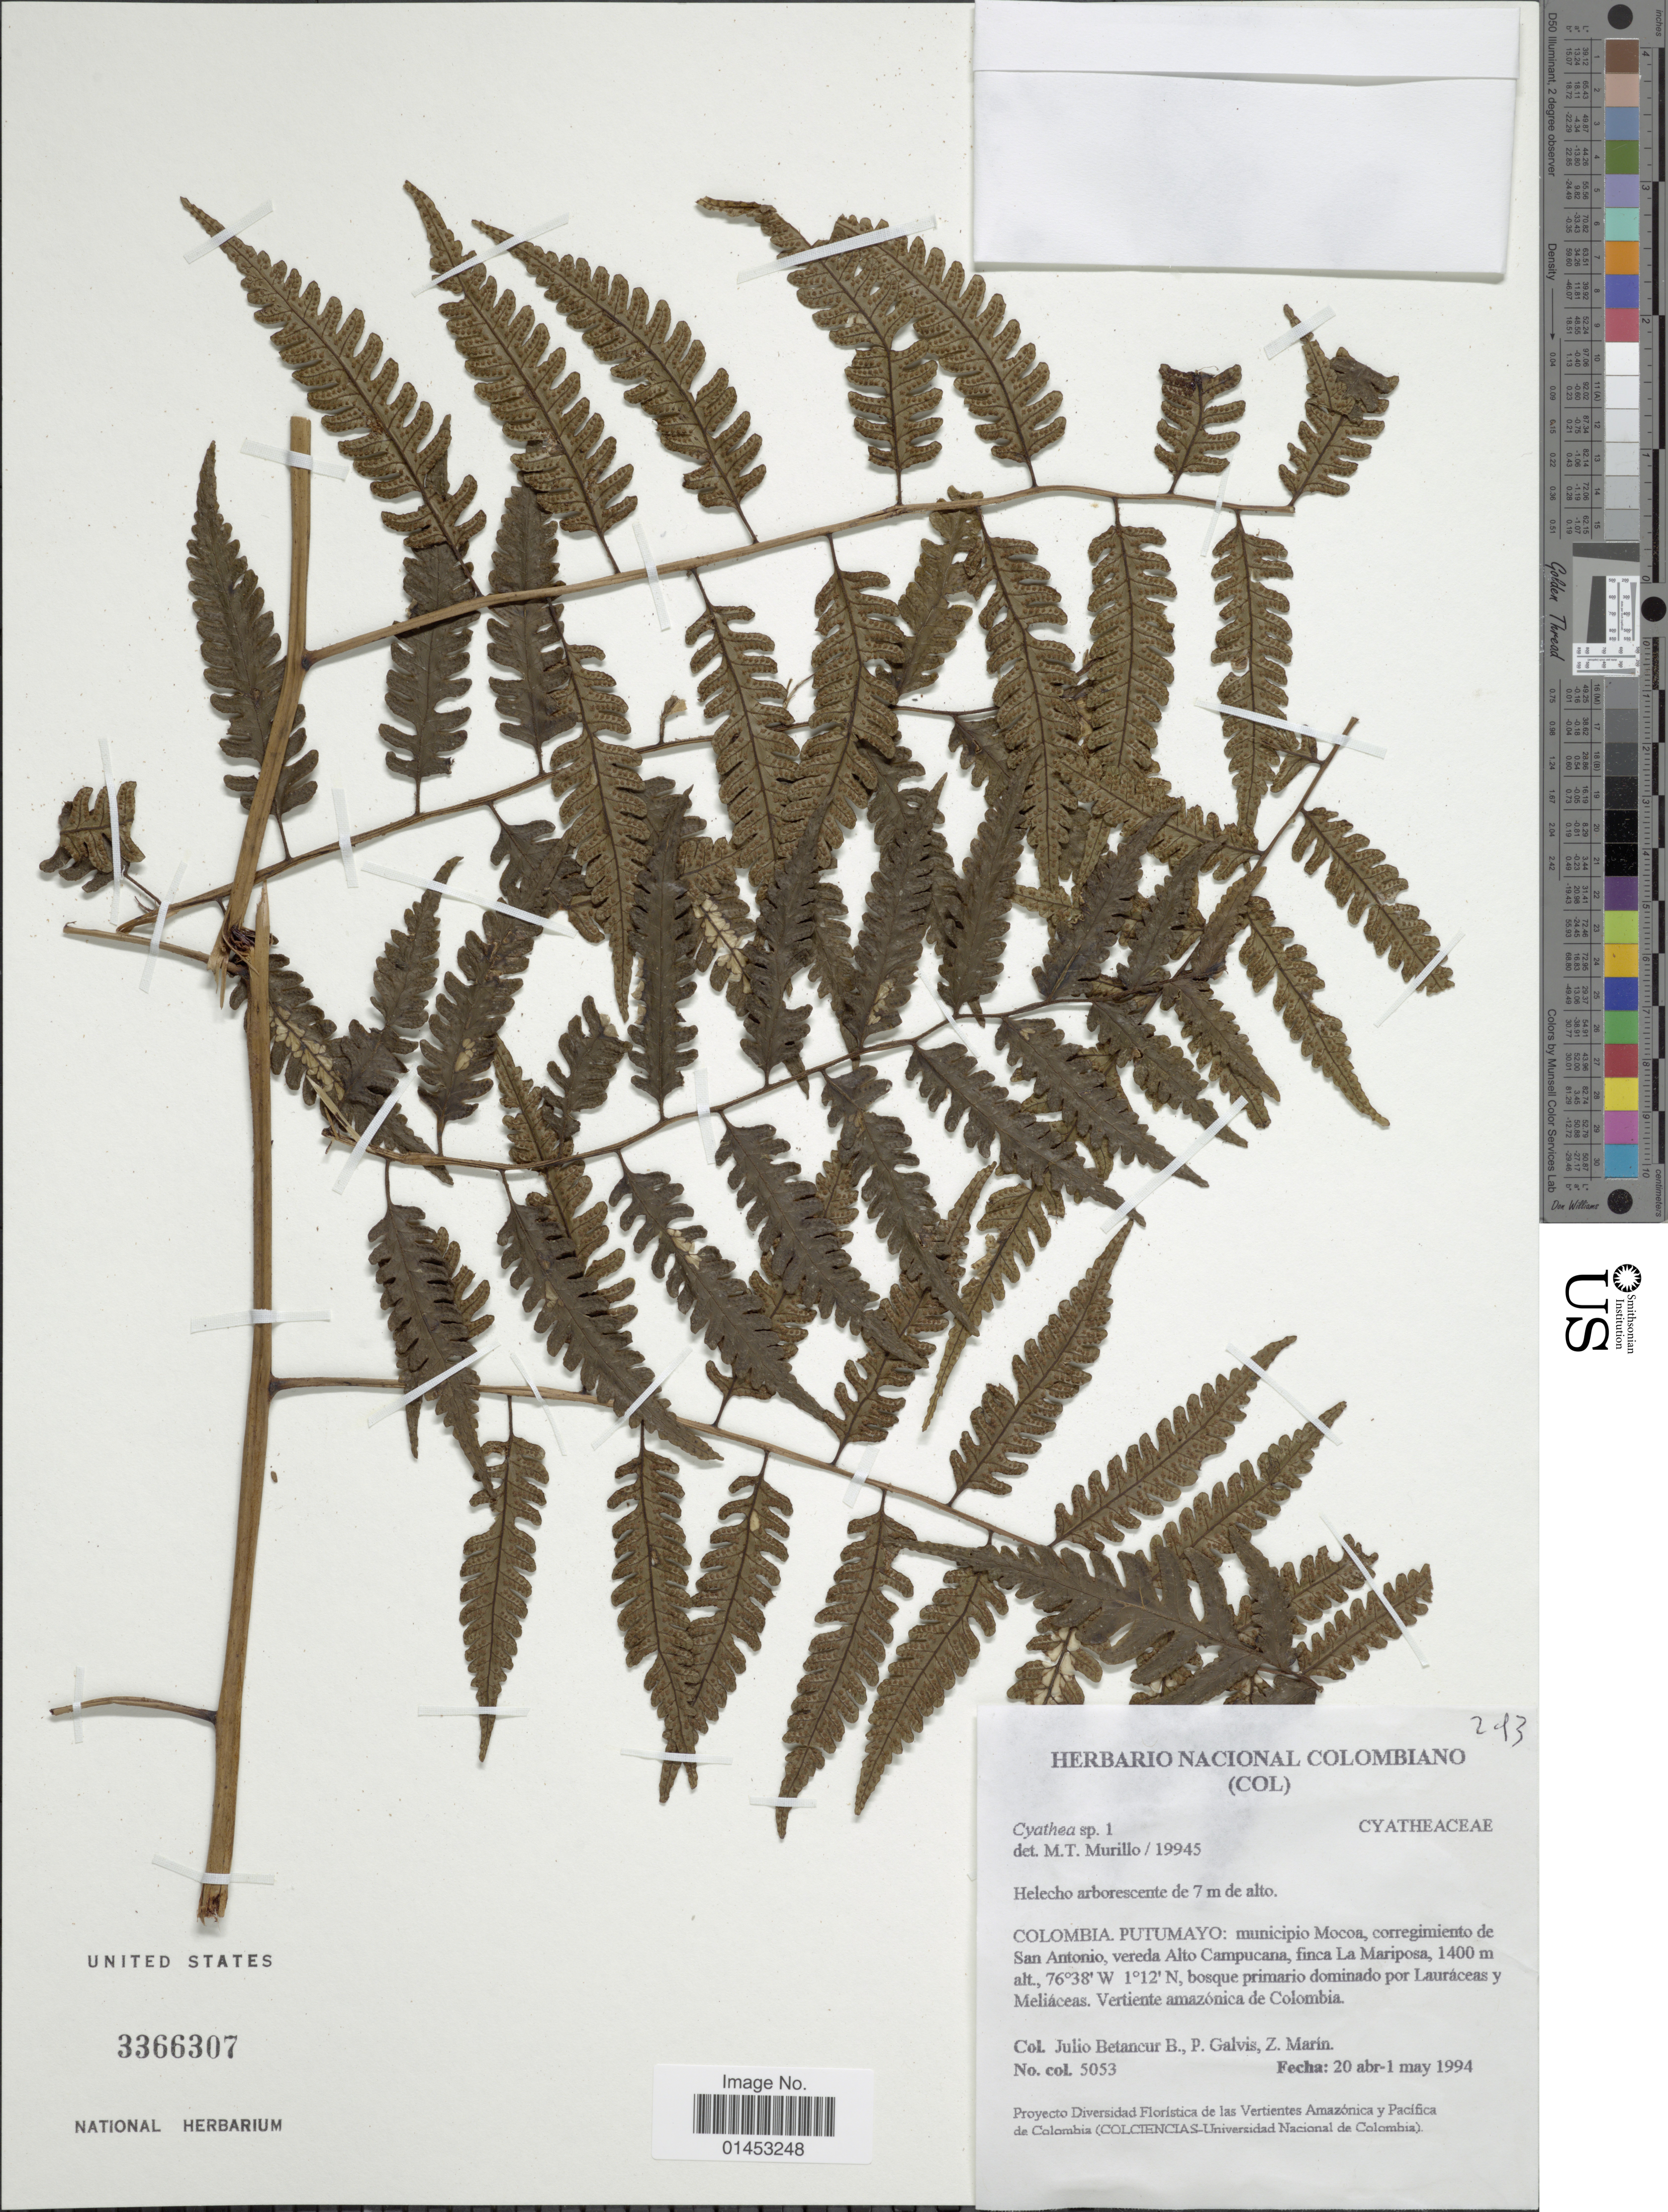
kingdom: Plantae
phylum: Tracheophyta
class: Polypodiopsida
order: Cyatheales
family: Cyatheaceae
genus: Cyathea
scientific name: Cyathea sp.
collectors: J. Betancur-B., P. Galvis & Z. Marin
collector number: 5053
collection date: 1994-04-20/1994-05-01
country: Colombia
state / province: Putumayo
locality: Putumayo: municipio Mocoa, corregimiento de San Antonio vereda alto Campucana, finca La Mariposa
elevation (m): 1400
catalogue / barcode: US 3366307